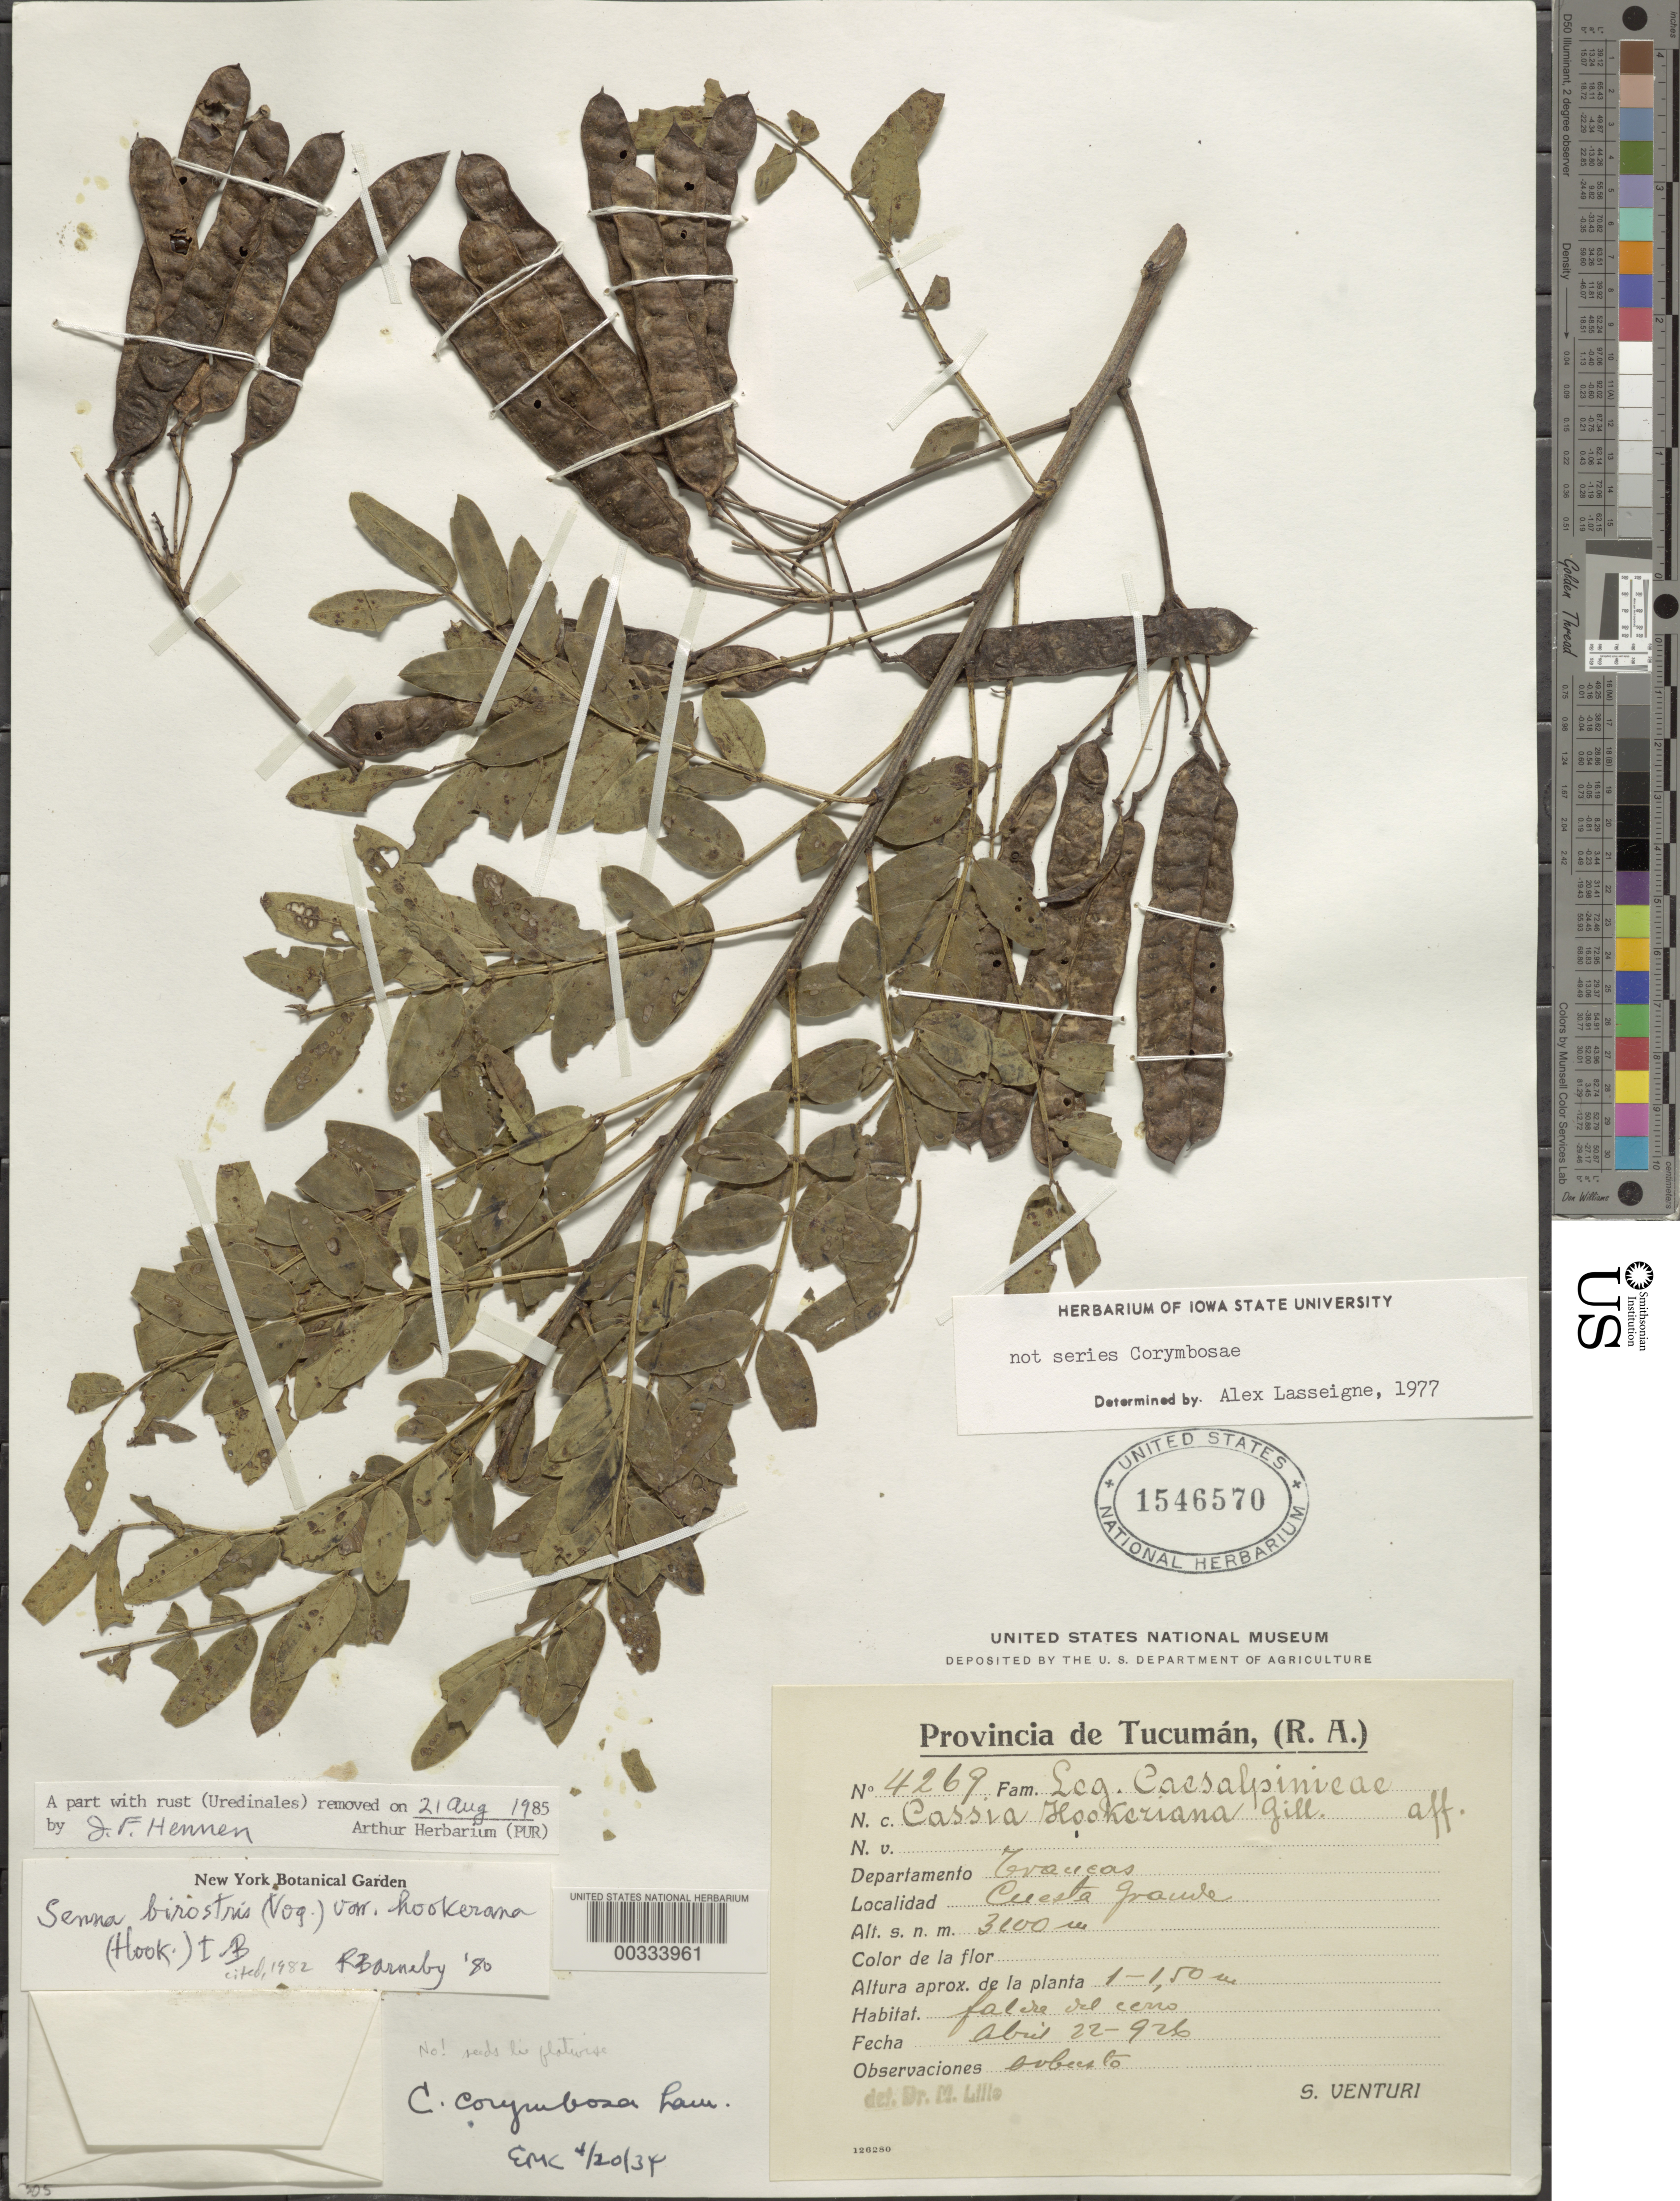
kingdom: Plantae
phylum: Tracheophyta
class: Magnoliopsida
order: Fabales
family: Fabaceae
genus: Senna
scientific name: Senna birostris var. hookeriana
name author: (Gillies ex Hook. & Arn.) H.S. Irwin & Barneby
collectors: S. Venturi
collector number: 4269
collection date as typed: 22 Apr 1926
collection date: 1926-04-22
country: Argentina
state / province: Tucumán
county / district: Trancas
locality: Cuesta Grande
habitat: Lower slope of cerro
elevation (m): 1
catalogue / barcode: US 1546570